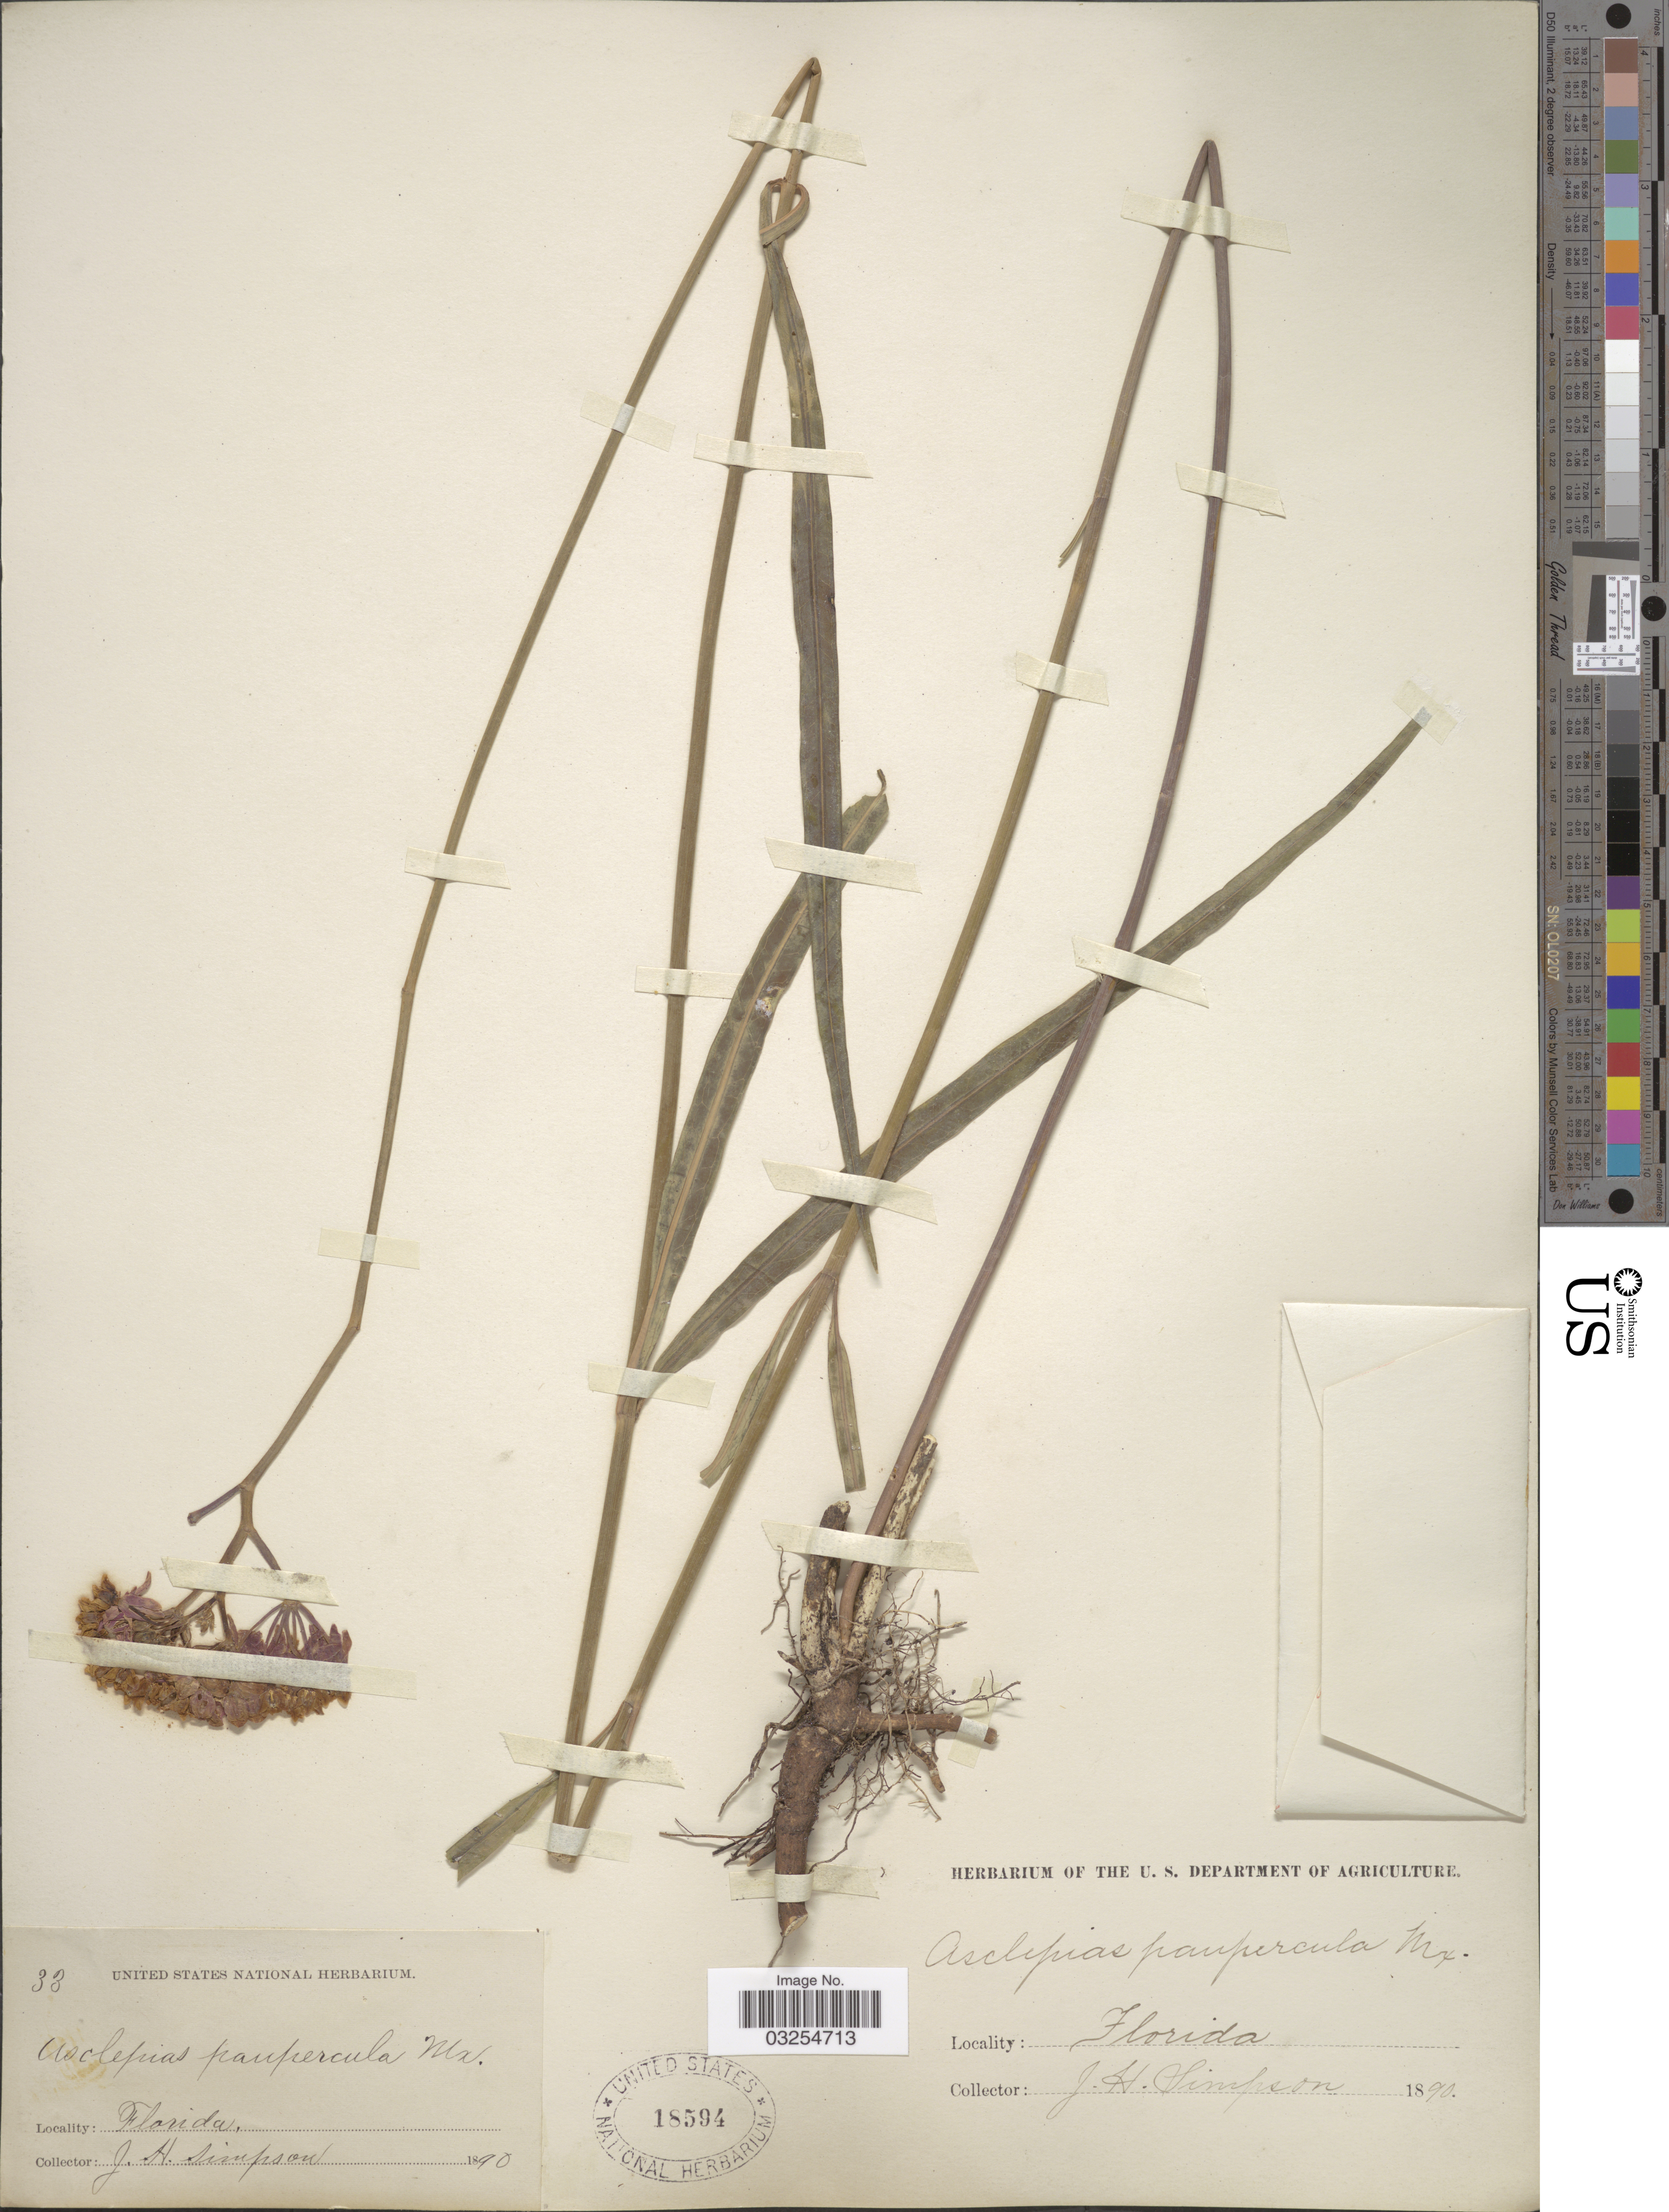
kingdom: Plantae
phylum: Tracheophyta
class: Magnoliopsida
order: Gentianales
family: Apocynaceae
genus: Asclepias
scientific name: Asclepias lanceolata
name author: Walter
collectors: J. H. Simpson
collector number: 33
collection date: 1890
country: United States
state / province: Florida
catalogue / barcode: US 18594